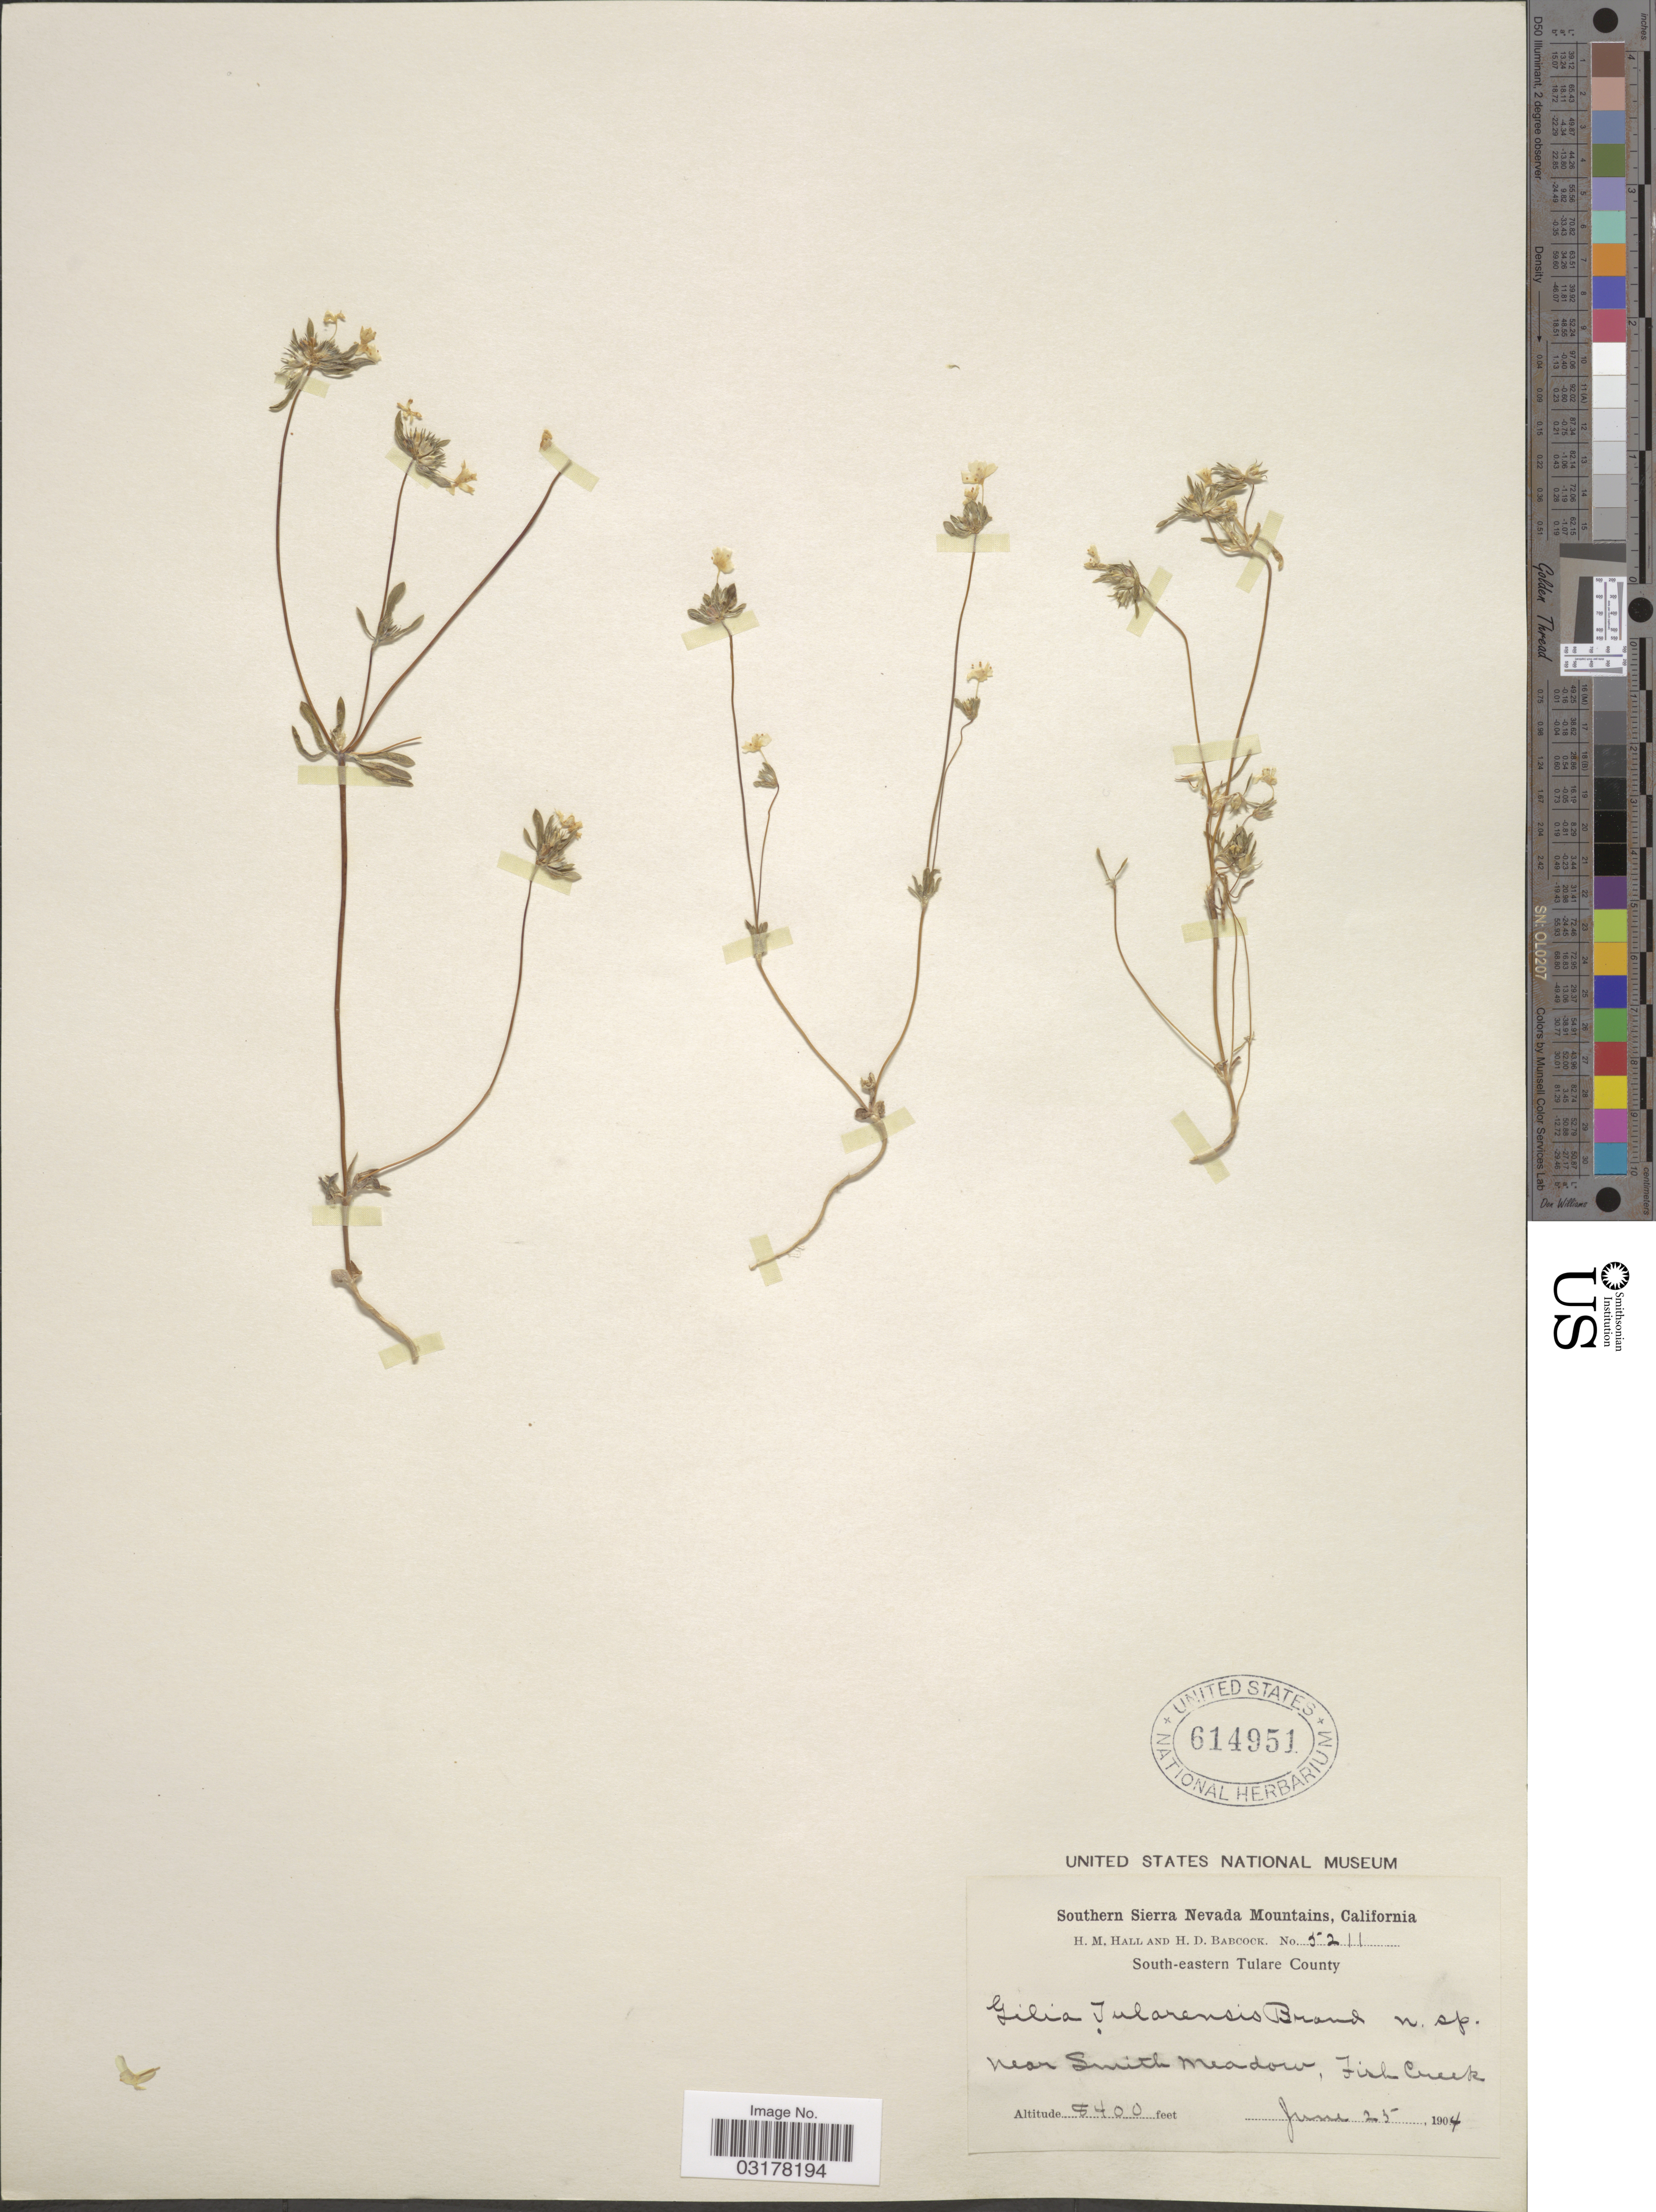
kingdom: Plantae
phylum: Tracheophyta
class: Magnoliopsida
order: Ericales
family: Polemoniaceae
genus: Leptosiphon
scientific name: Leptosiphon oblanceolatus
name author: (Brand) J.M. Porter & L.A. Johnson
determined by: Strong, Mark T., (BOT), Smithsonian Institution - National Museum of Natural History (UNITED STATES)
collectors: H. M. Hall & H. Babcock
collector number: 5211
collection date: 1904-06-25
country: United States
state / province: California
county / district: Tulare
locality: Southern Sierra Nevada Mountains. South-eastern Tulare County. Near Smith Meadow, Fish Creek.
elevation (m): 2560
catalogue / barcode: US 614951